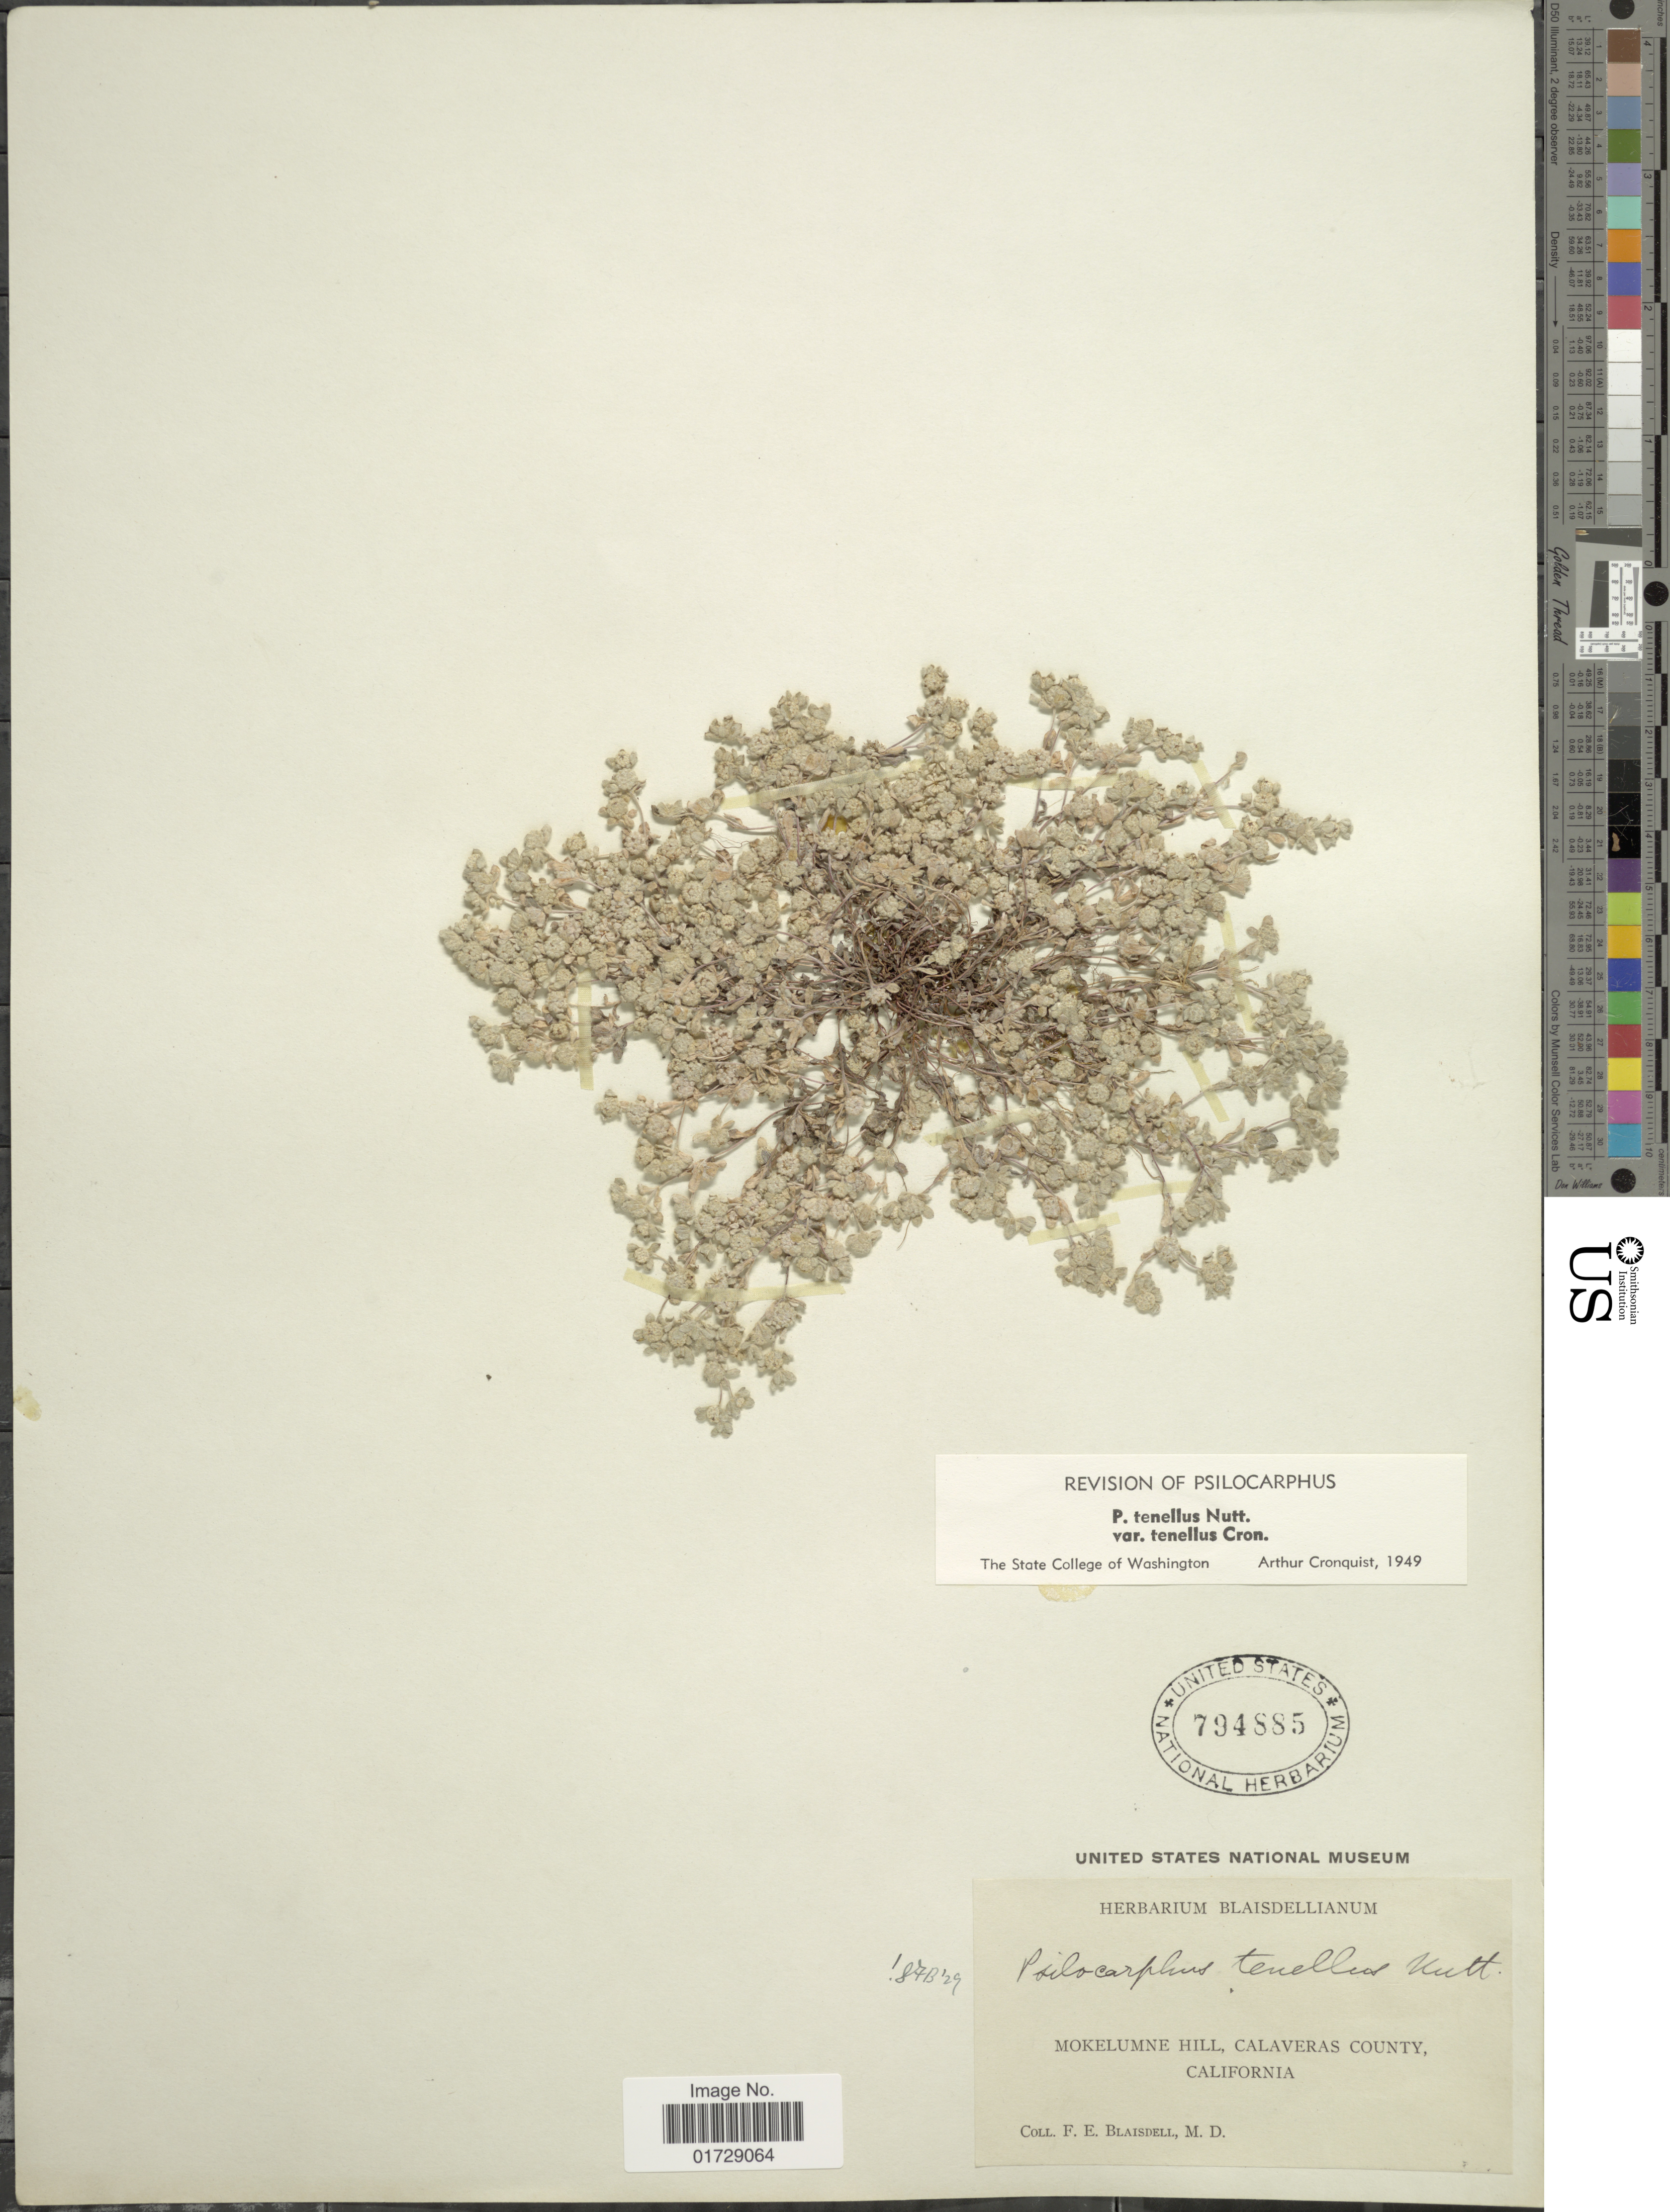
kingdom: Plantae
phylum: Tracheophyta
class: Magnoliopsida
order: Asterales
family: Asteraceae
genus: Psilocarphus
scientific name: Psilocarphus tenellus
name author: Nutt.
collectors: F. Blaisdell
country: United States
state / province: California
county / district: Calaveras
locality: Mokelumne Hill, Calaveras County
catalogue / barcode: US 794885